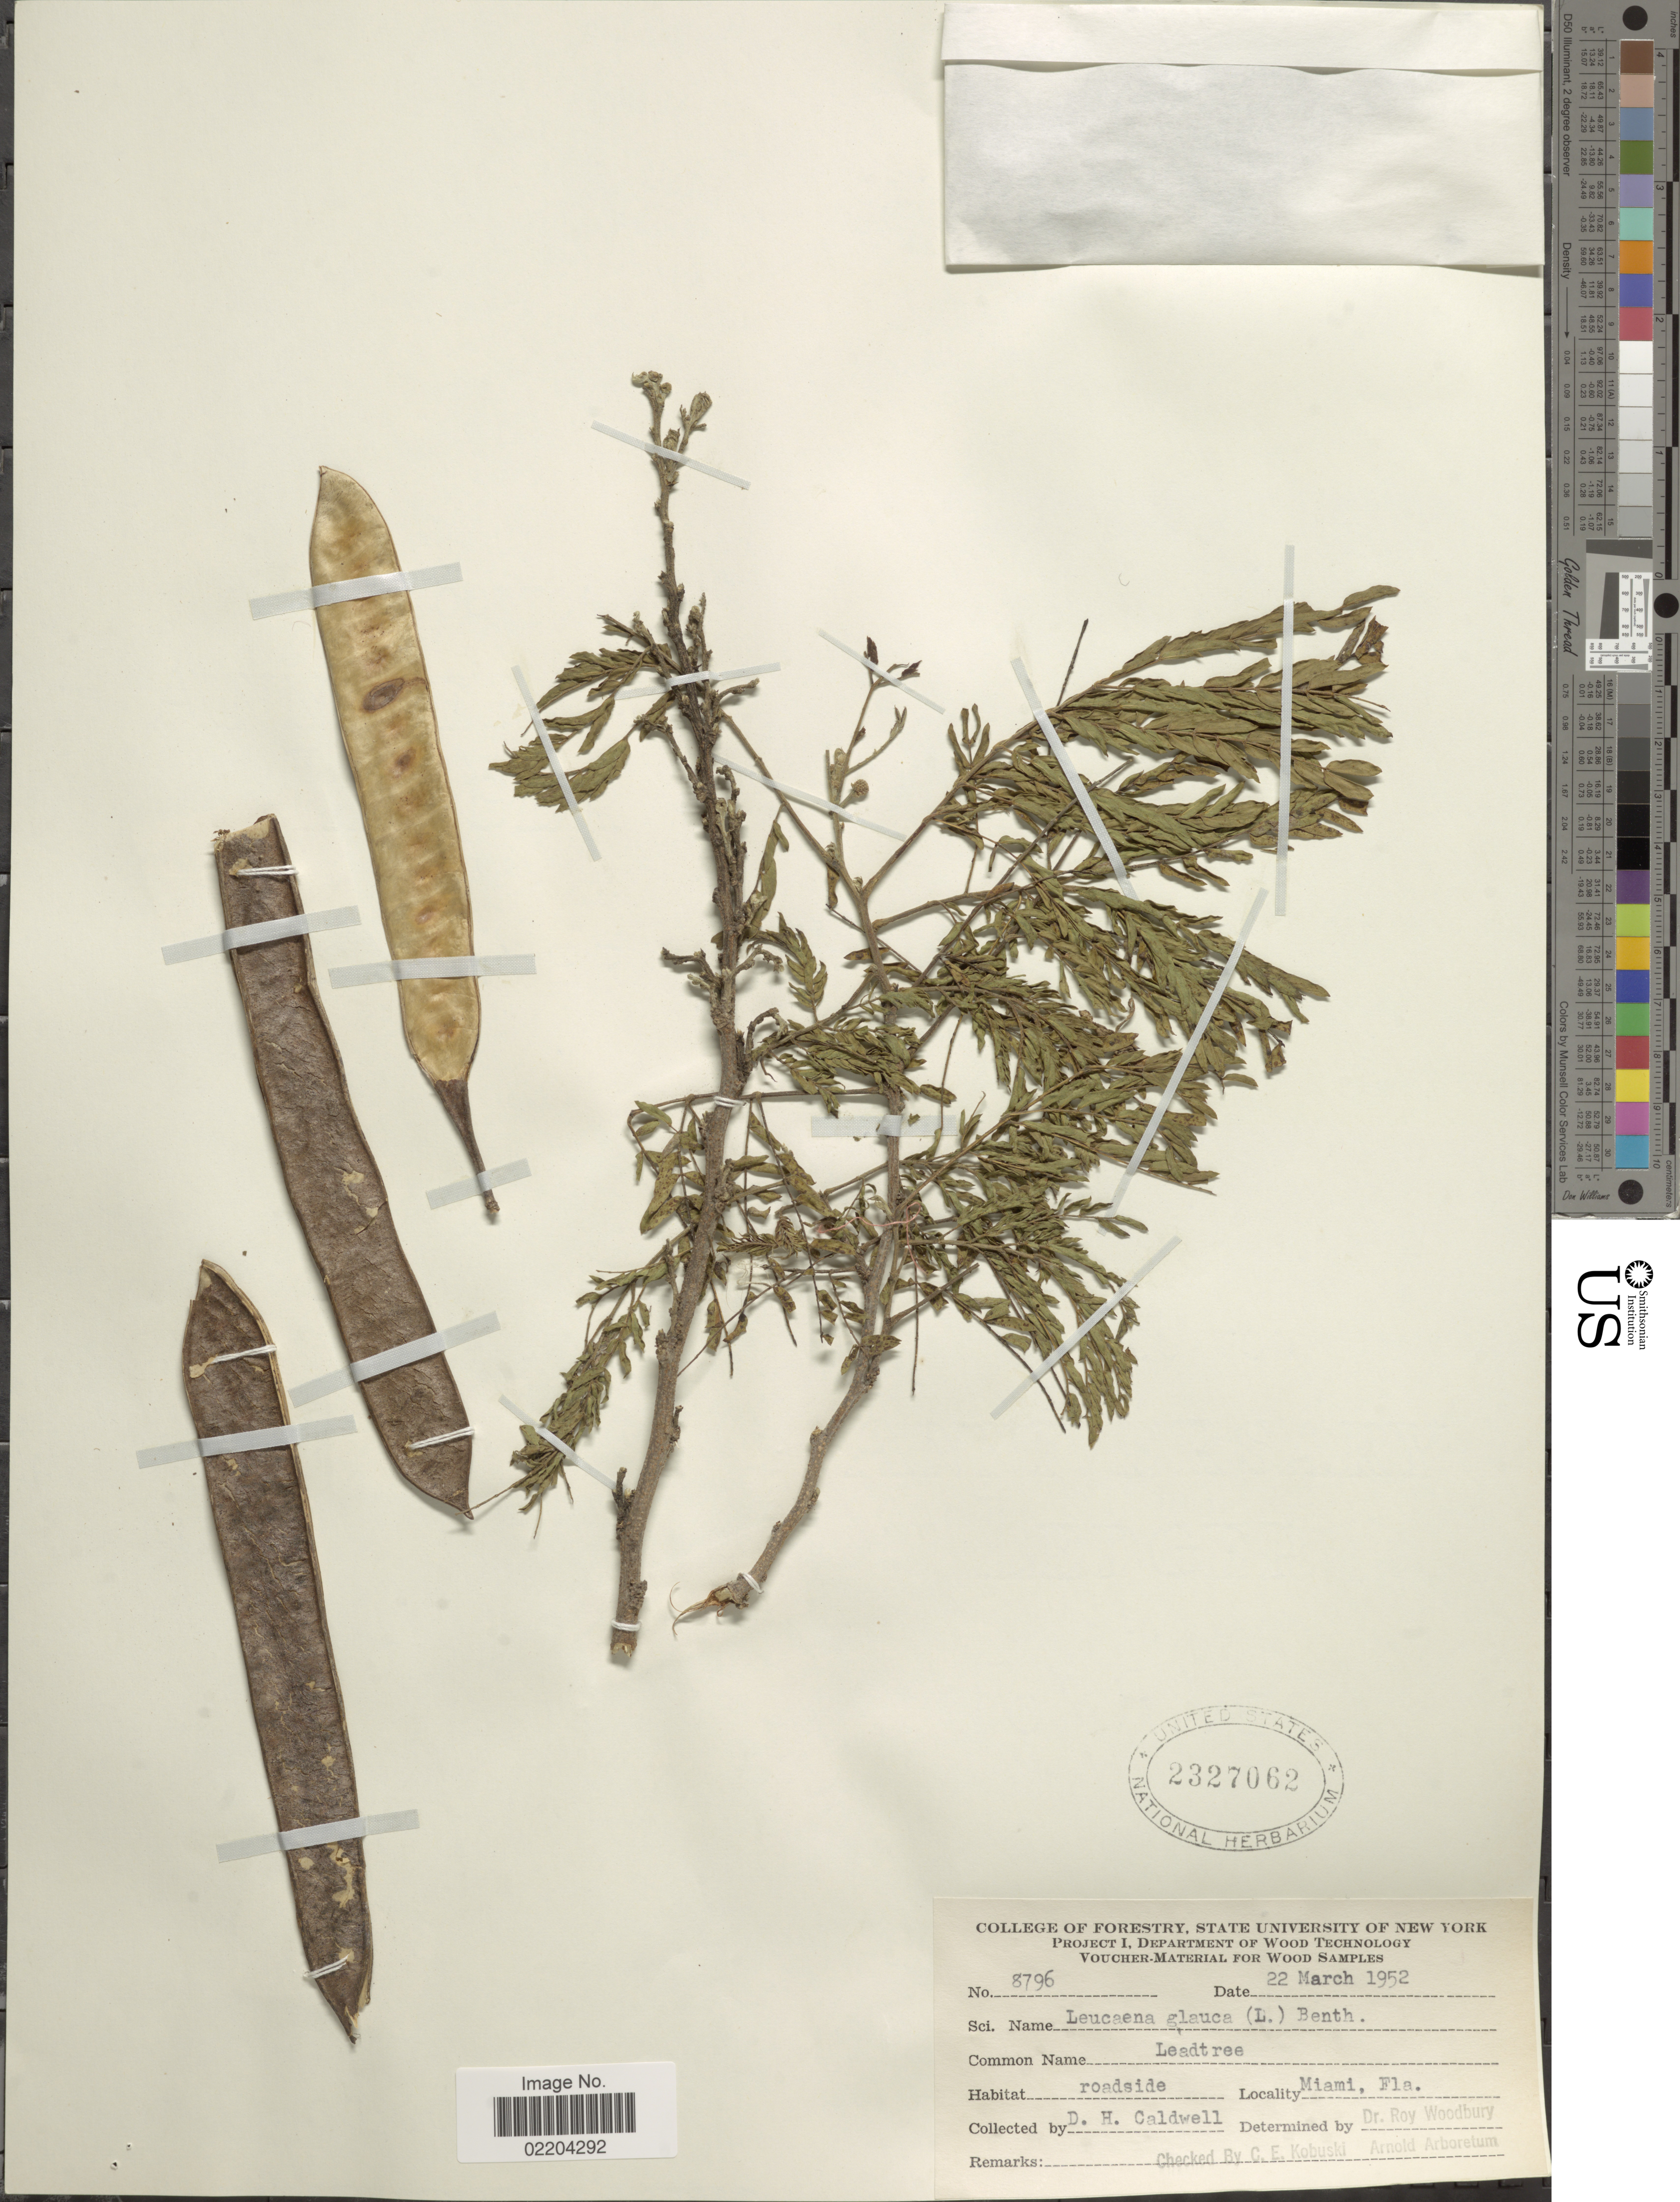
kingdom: Plantae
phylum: Tracheophyta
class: Magnoliopsida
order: Fabales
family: Fabaceae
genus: Leucaena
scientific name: Leucaena glauca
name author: (L.) Benth.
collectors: D. H. Caldwell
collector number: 8796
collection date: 1952-03-22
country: United States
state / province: Florida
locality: Roadside, Miami, Fla.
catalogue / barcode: US 2327062